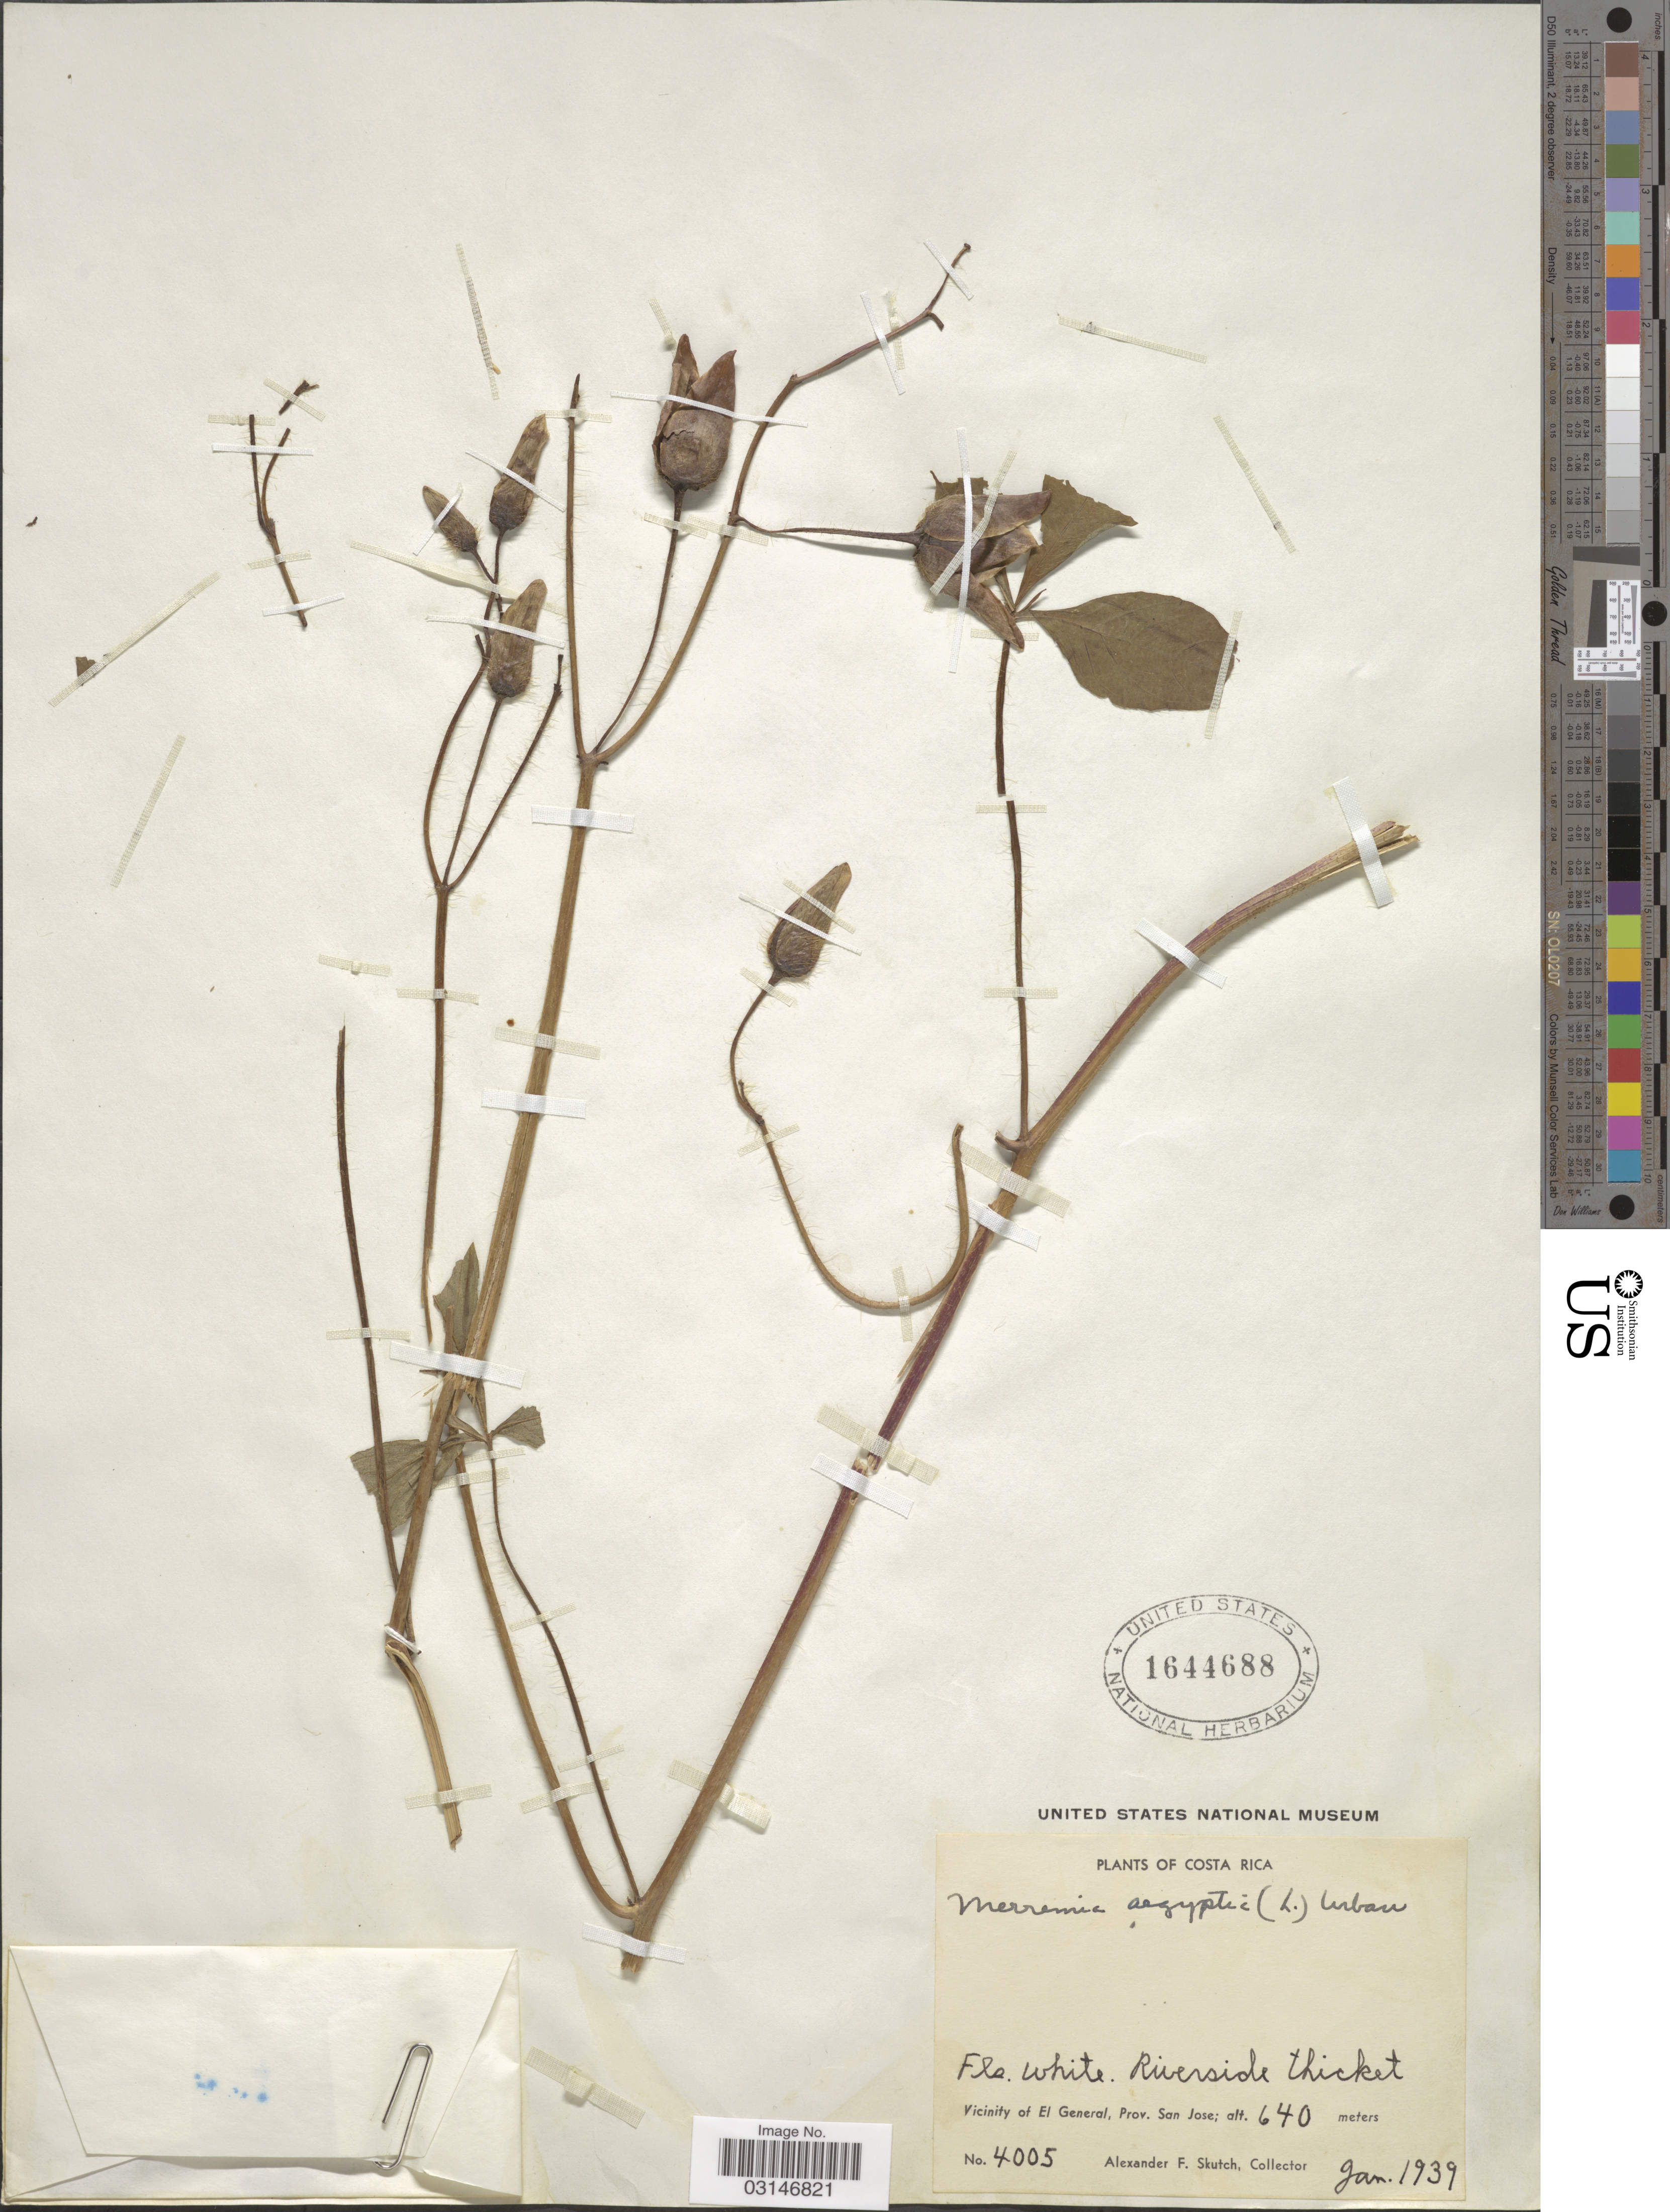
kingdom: Plantae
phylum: Tracheophyta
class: Magnoliopsida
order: Solanales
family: Convolvulaceae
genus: Distimake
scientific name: Distimake aegyptius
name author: (L.) A. R. Simões & Staples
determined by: Strong, Mark T., (BOT), Smithsonian Institution - National Museum of Natural History (UNITED STATES)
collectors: A. F. Skutch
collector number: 4005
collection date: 1939-01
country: Costa Rica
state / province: San José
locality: Vicinity of El General, Prov. San Jose.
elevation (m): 640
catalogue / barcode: US 1644688